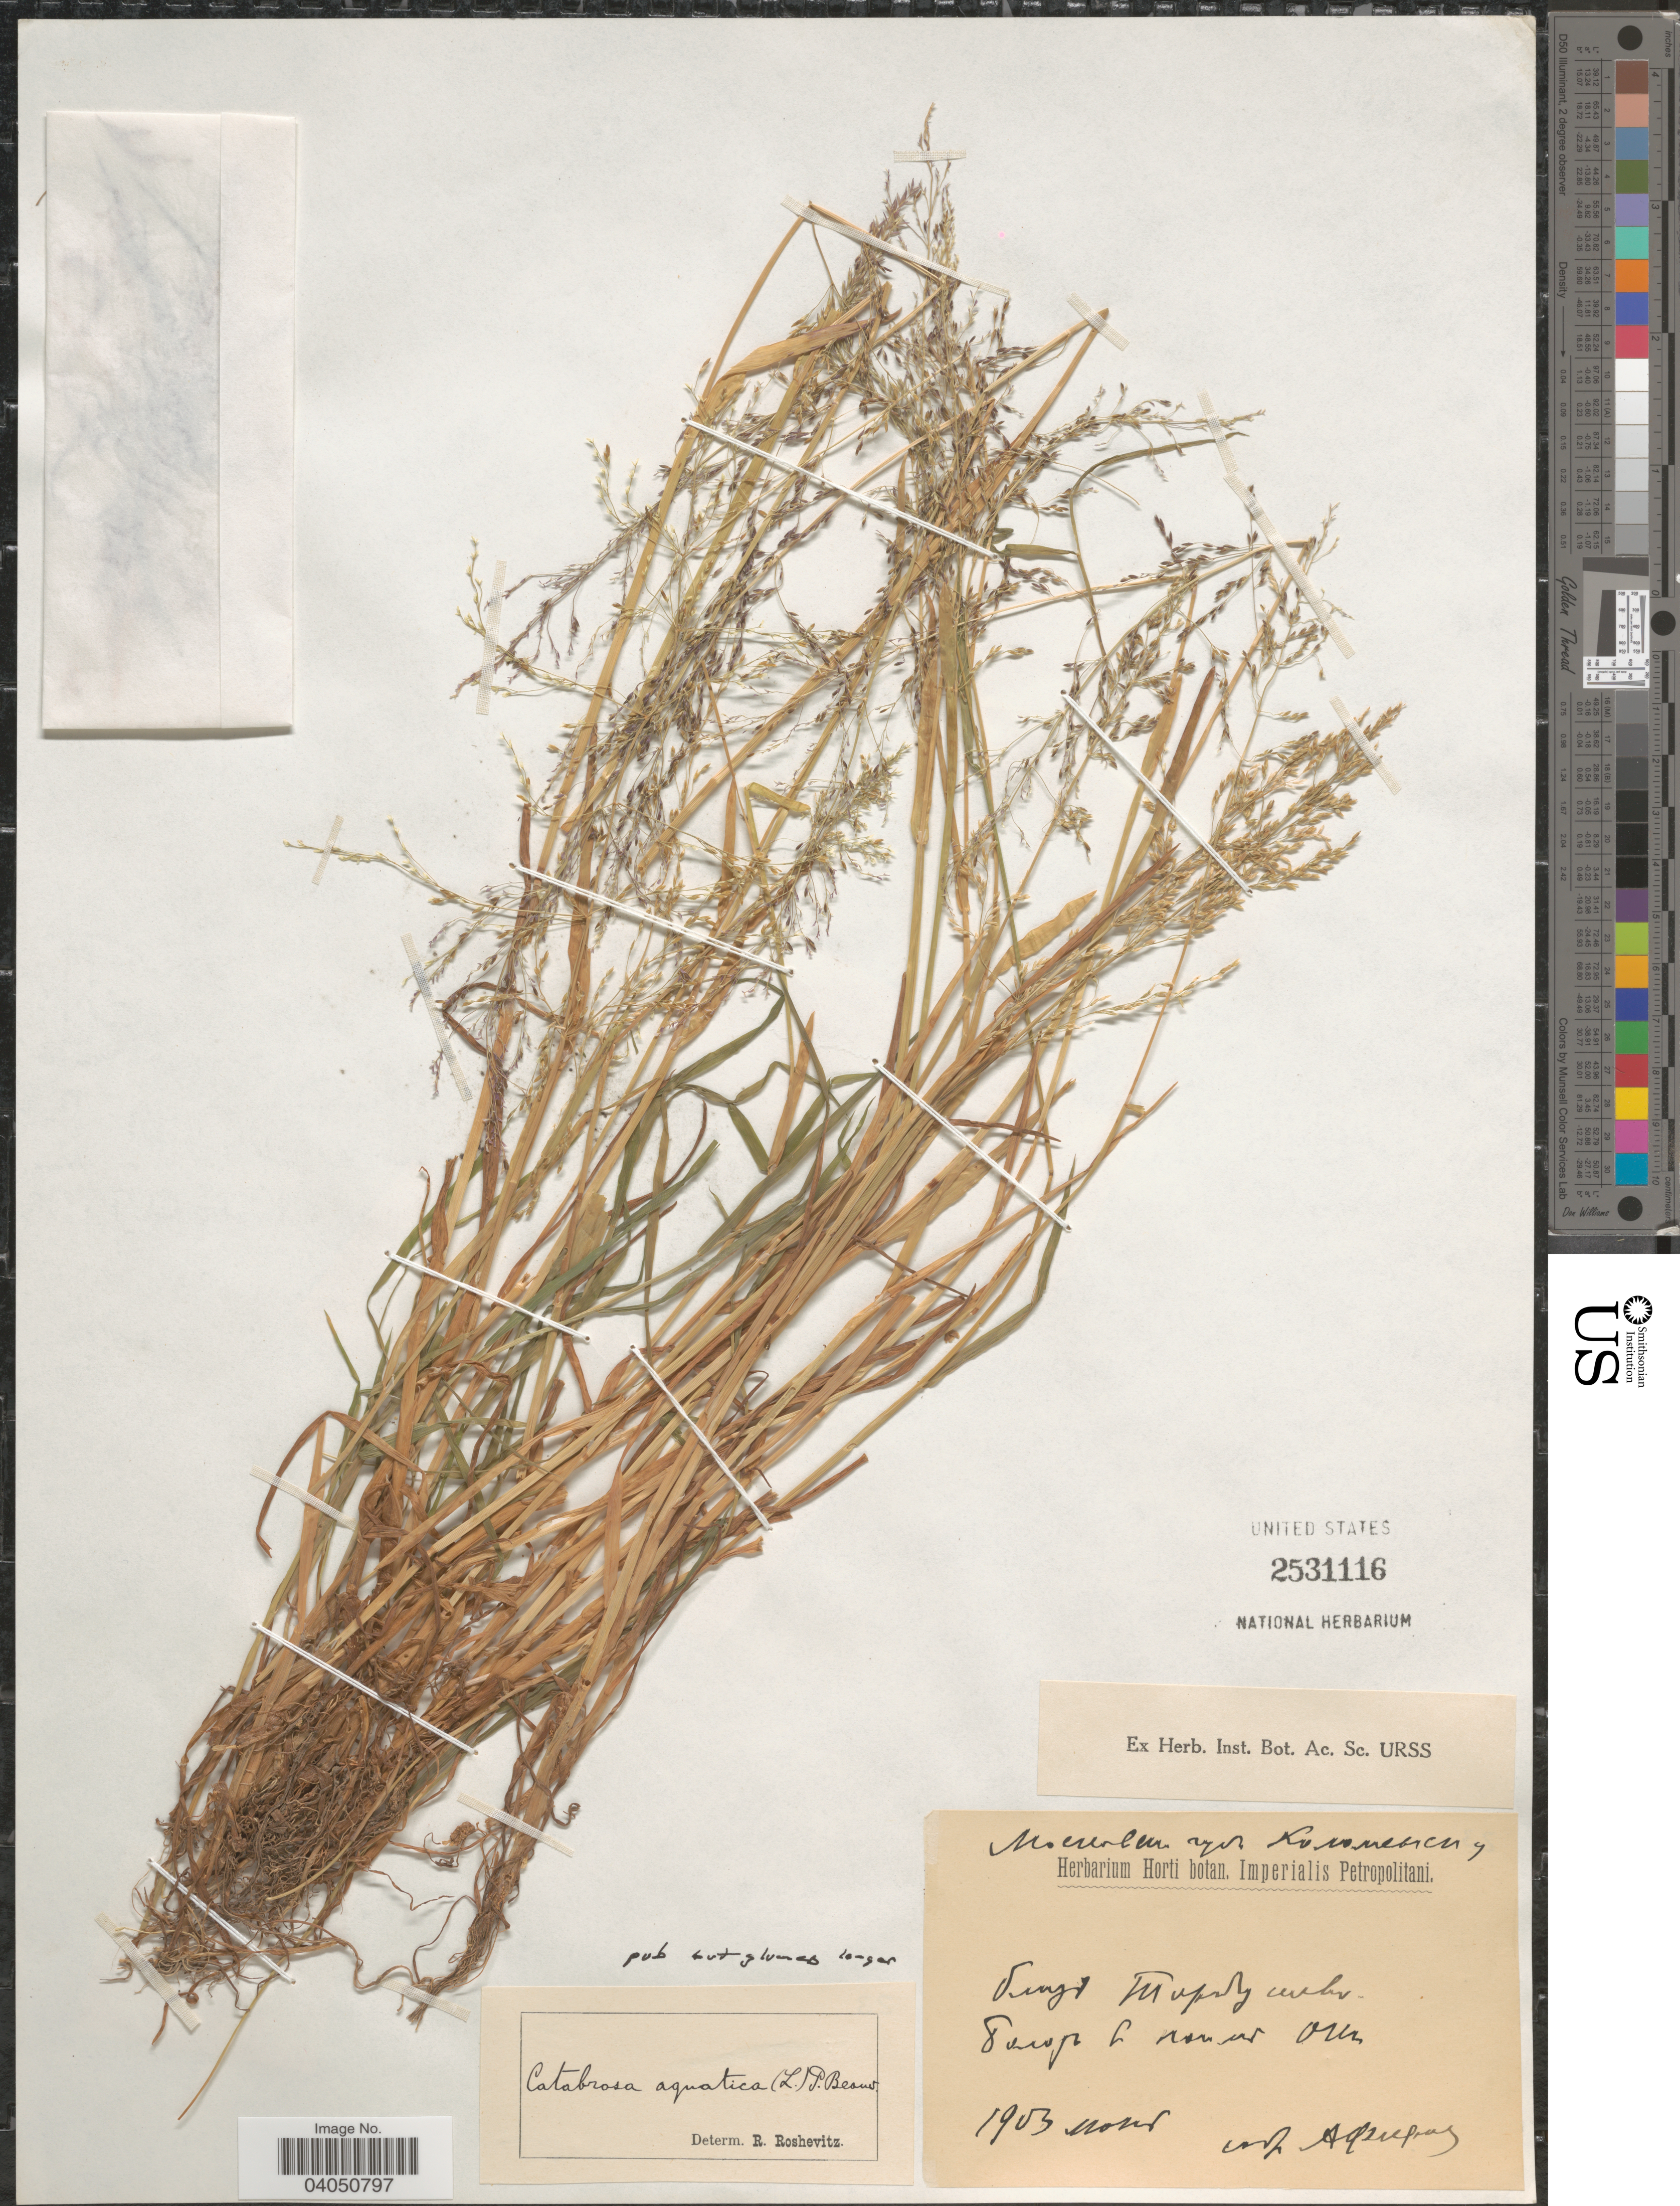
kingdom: Plantae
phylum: Tracheophyta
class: Liliopsida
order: Poales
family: Poaceae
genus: Catabrosa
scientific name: Catabrosa aquatica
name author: (L.) P. Beauv.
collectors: A. Fircov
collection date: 1903-03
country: Russian Federation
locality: floodplain of river Oka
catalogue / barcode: US 2531116